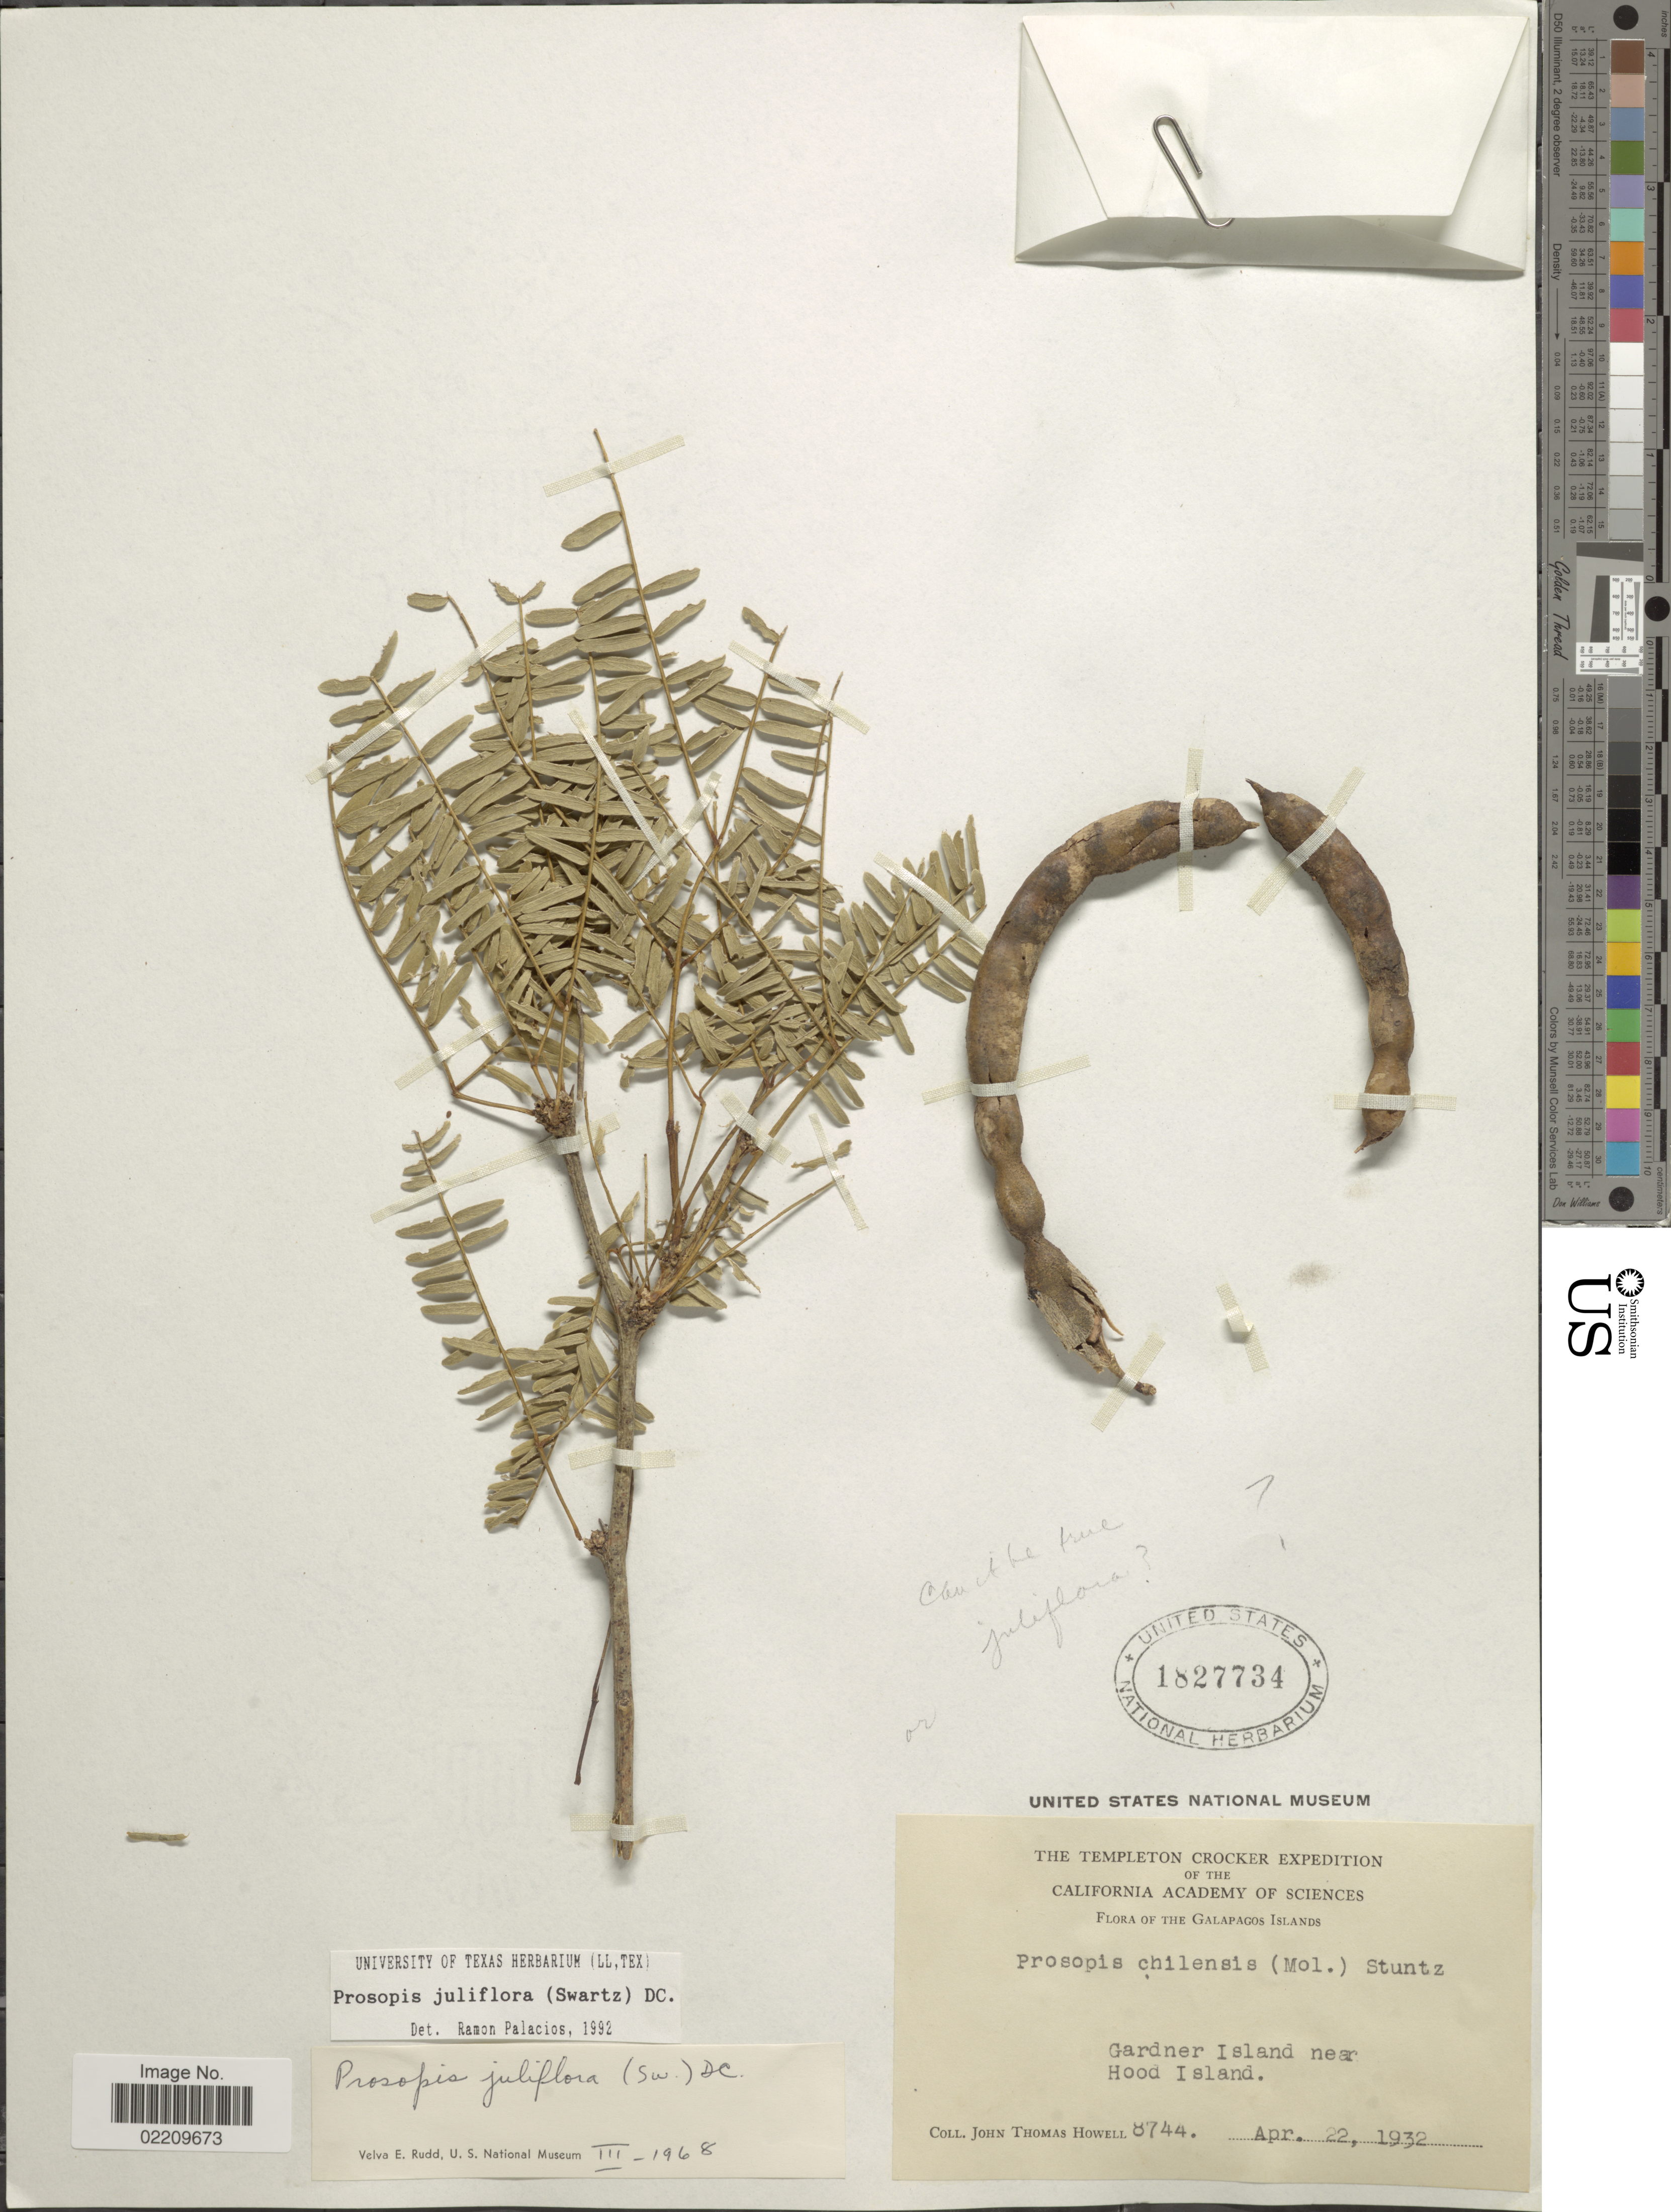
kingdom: Plantae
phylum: Tracheophyta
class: Magnoliopsida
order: Fabales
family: Fabaceae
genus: Neltuma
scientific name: Neltuma juliflora var. juliflora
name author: (Sw.) Raf.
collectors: J. T. Howell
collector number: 8744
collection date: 1932-04-22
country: Ecuador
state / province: Colón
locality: Galapagos Islands. Gardner Island near Hood Island.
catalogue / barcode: US 1827734